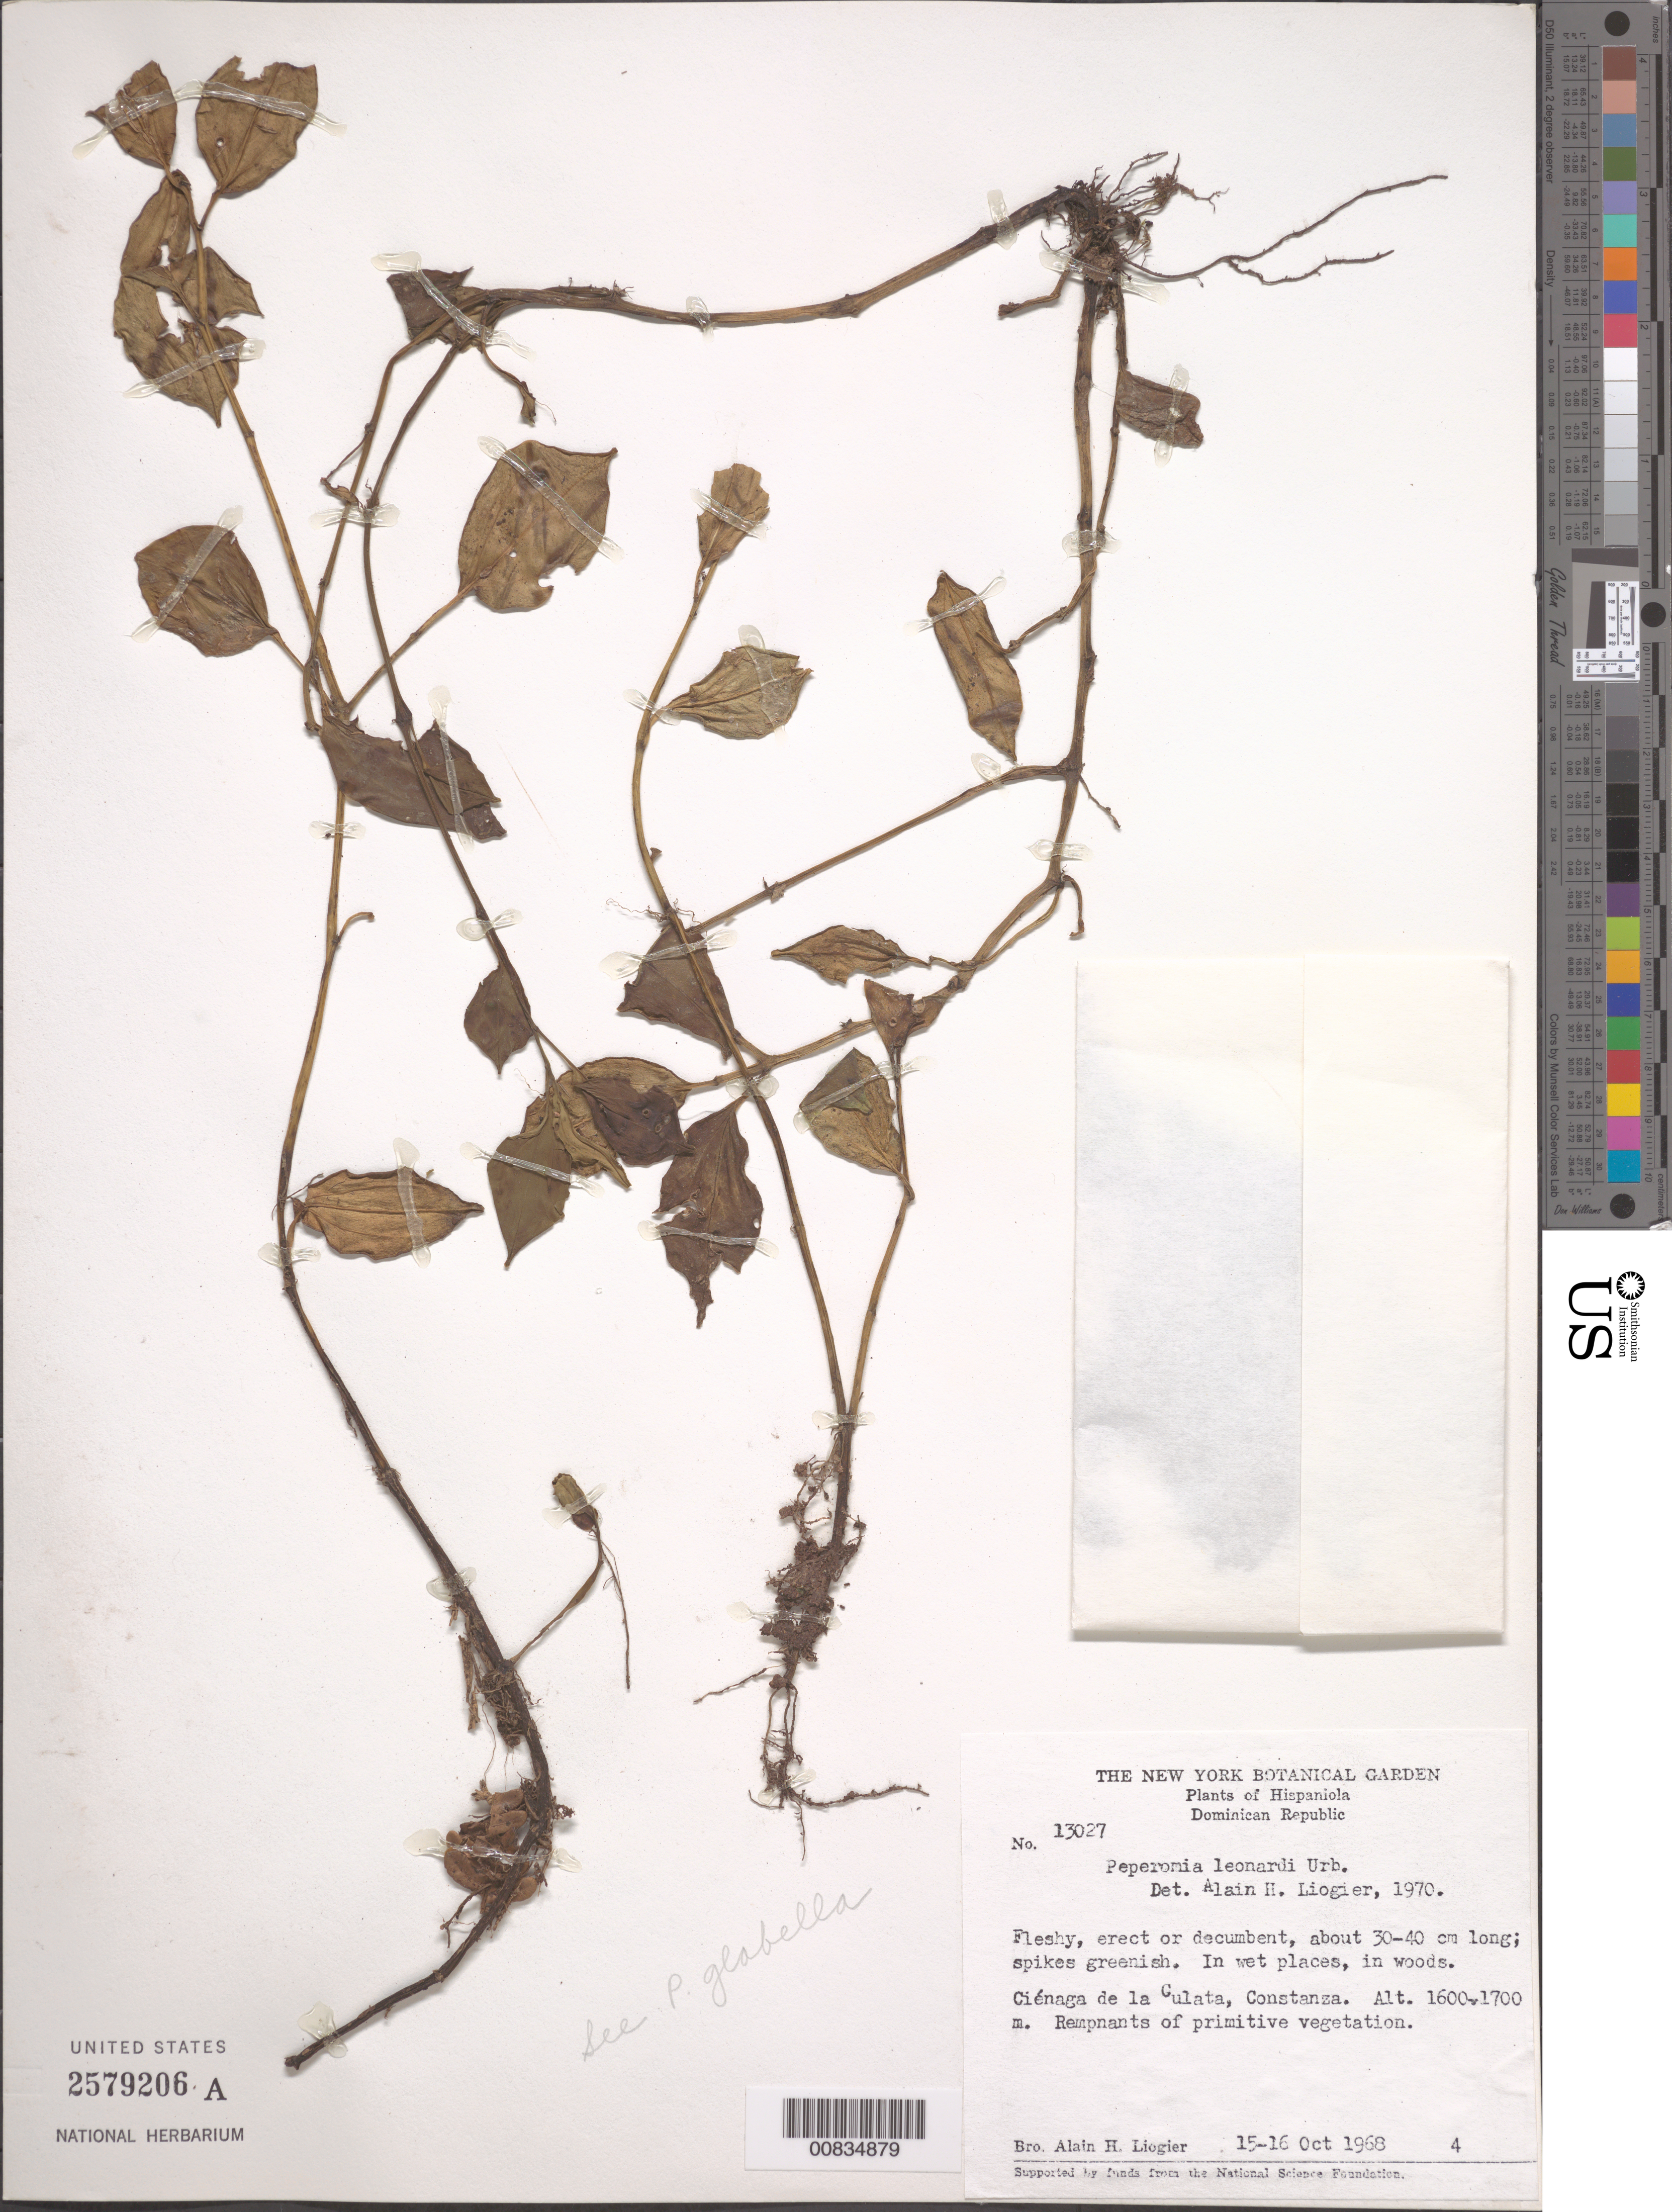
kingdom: Plantae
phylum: Tracheophyta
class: Magnoliopsida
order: Piperales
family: Piperaceae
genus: Peperomia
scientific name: Peperomia glabella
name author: (Sw.) A. Dietr.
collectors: A. H. Liogier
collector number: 13027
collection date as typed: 15 Oct 1968 to 16 Oct 1968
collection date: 1968-10-15/1968-10-16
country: Dominican Republic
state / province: La Vega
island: Hispaniola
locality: Ciénaga de la Culata, Constanza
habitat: In wet places, in woods. Remnants of primitive vegetation.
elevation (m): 1600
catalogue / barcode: US 2579206A